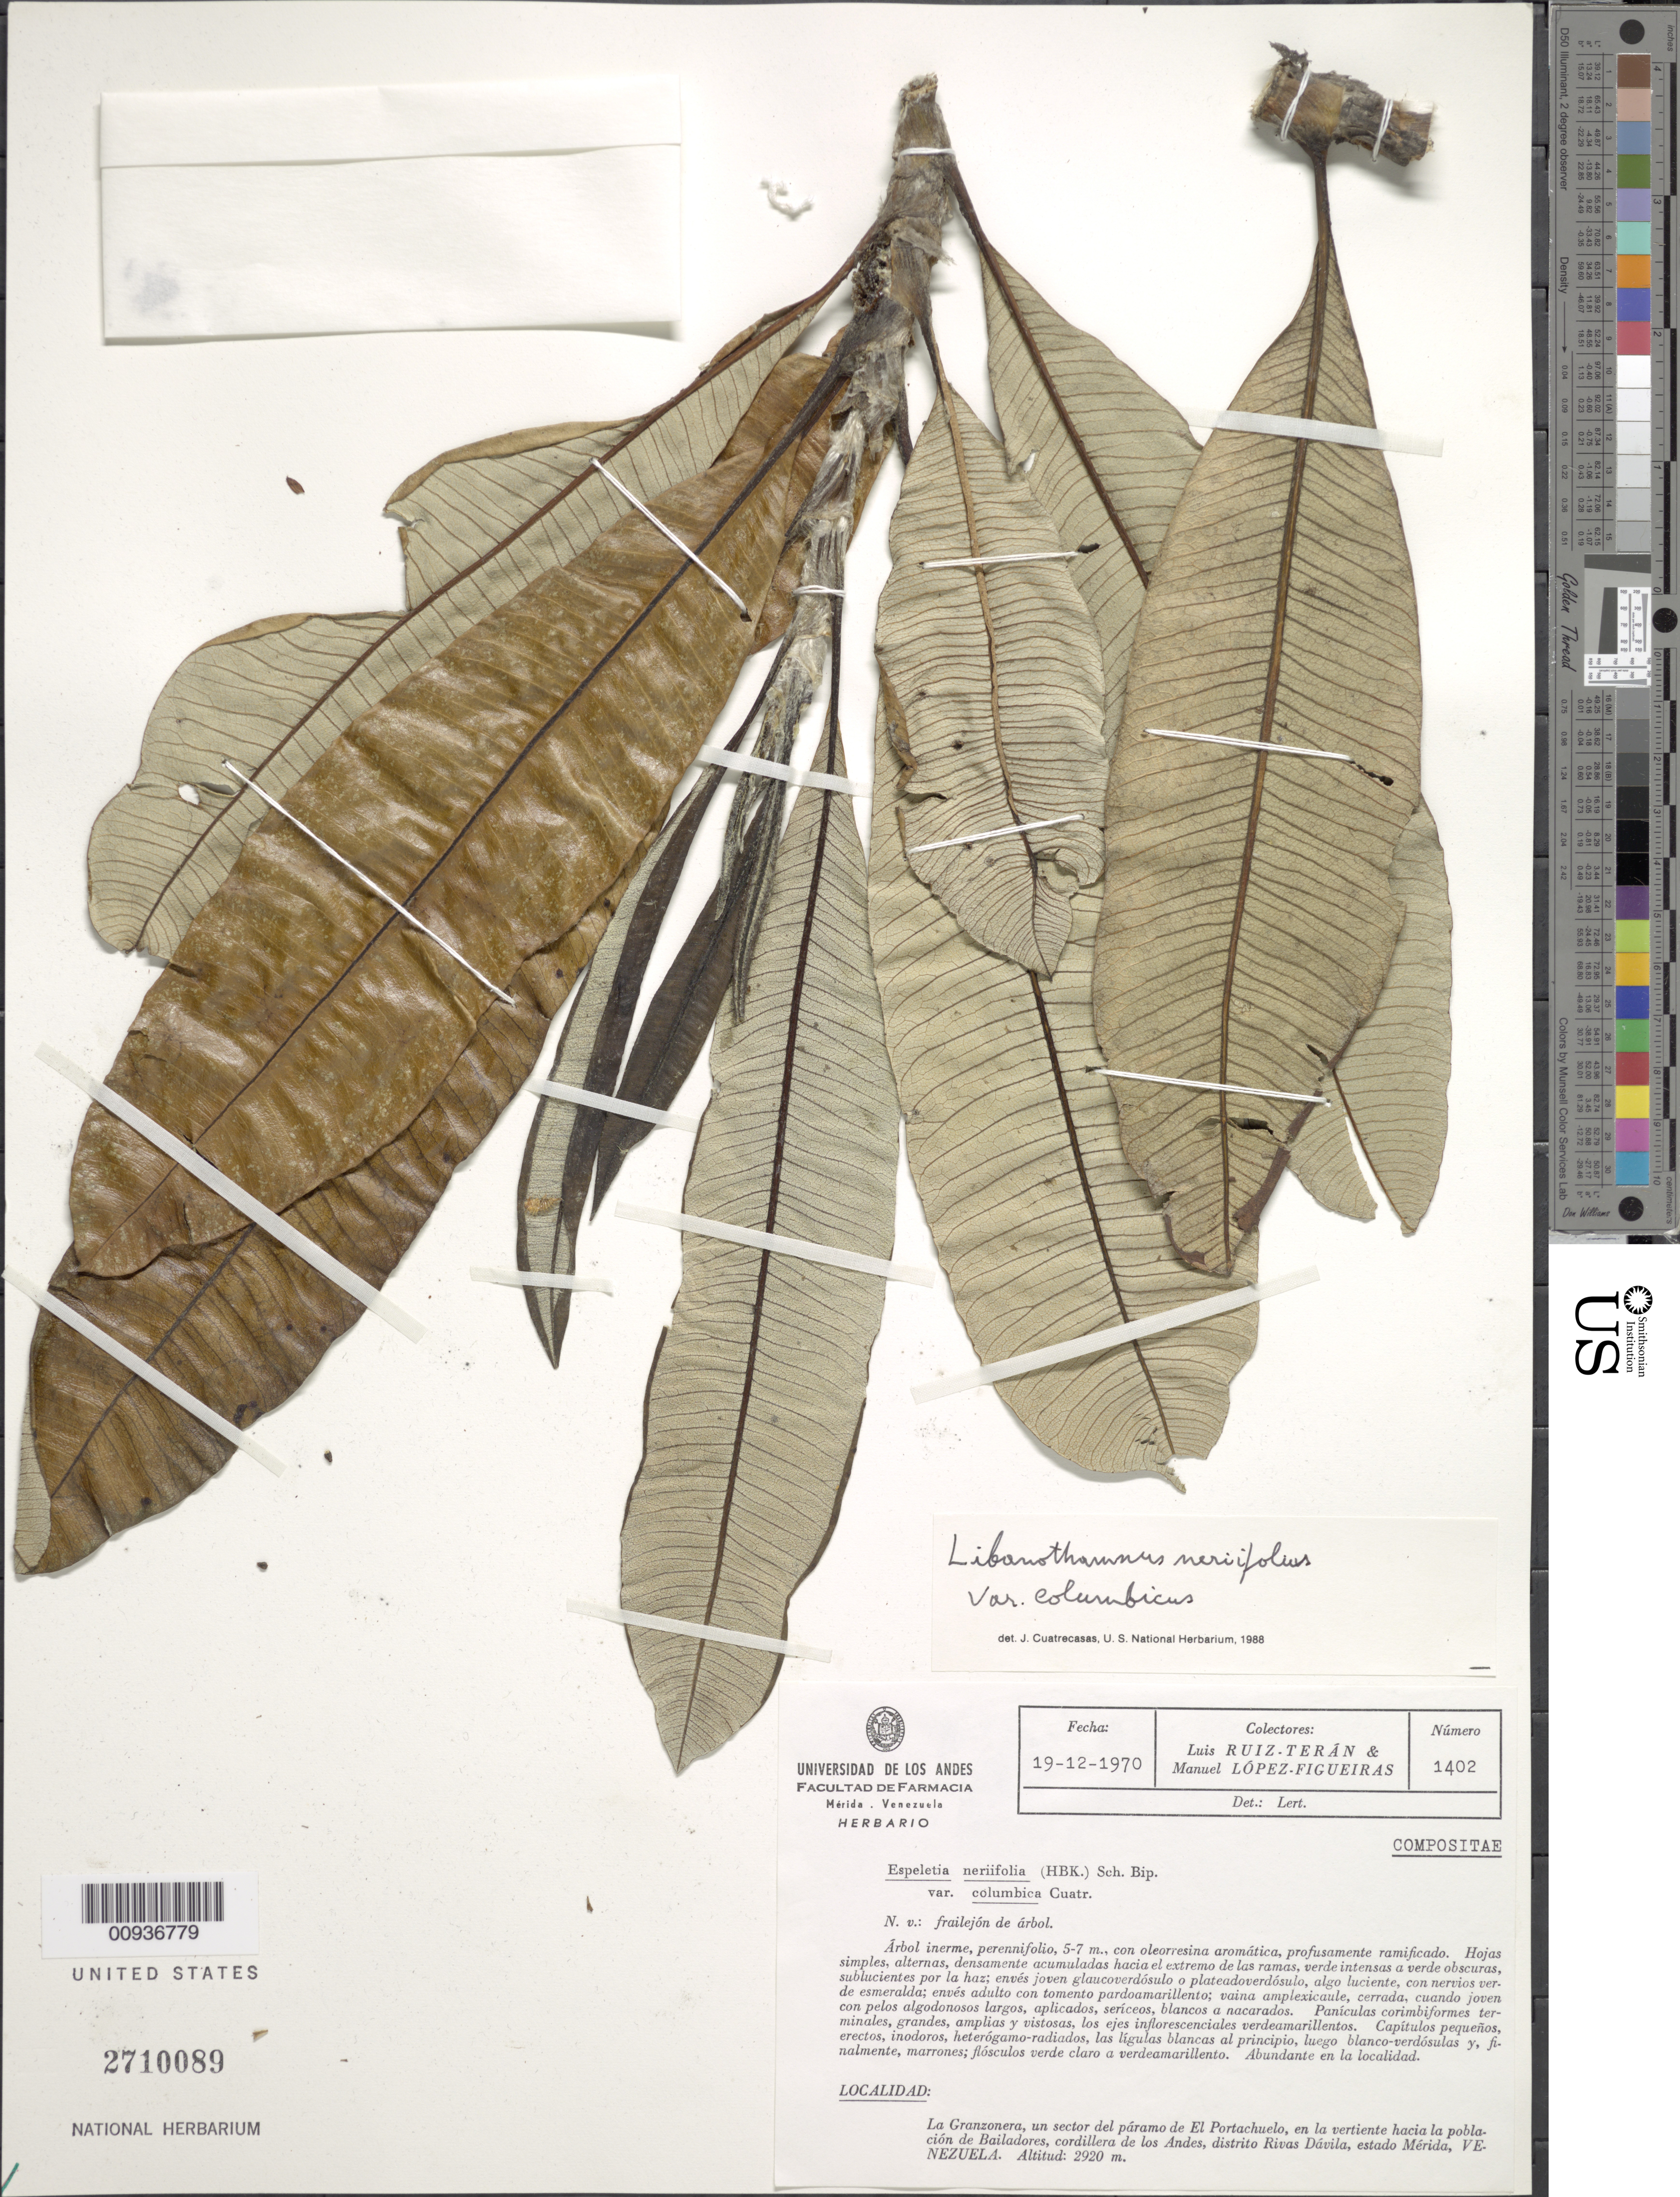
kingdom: Plantae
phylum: Tracheophyta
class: Magnoliopsida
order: Asterales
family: Asteraceae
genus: Libanothamnus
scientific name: Libanothamnus neriifolius var. columbicus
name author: (Cuatrec.) Cuatrec.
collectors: L. Teran & M. López Figueiras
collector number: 1402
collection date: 1970-12-19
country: Venezuela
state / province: Mérida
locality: La Granzonera, un sector del paramo de El Portachuelo, en la vertiente hacia la poblacion de Bailadores, cordillera de los Andes, Distrito Rivas Davila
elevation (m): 2920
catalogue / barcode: US 2710089